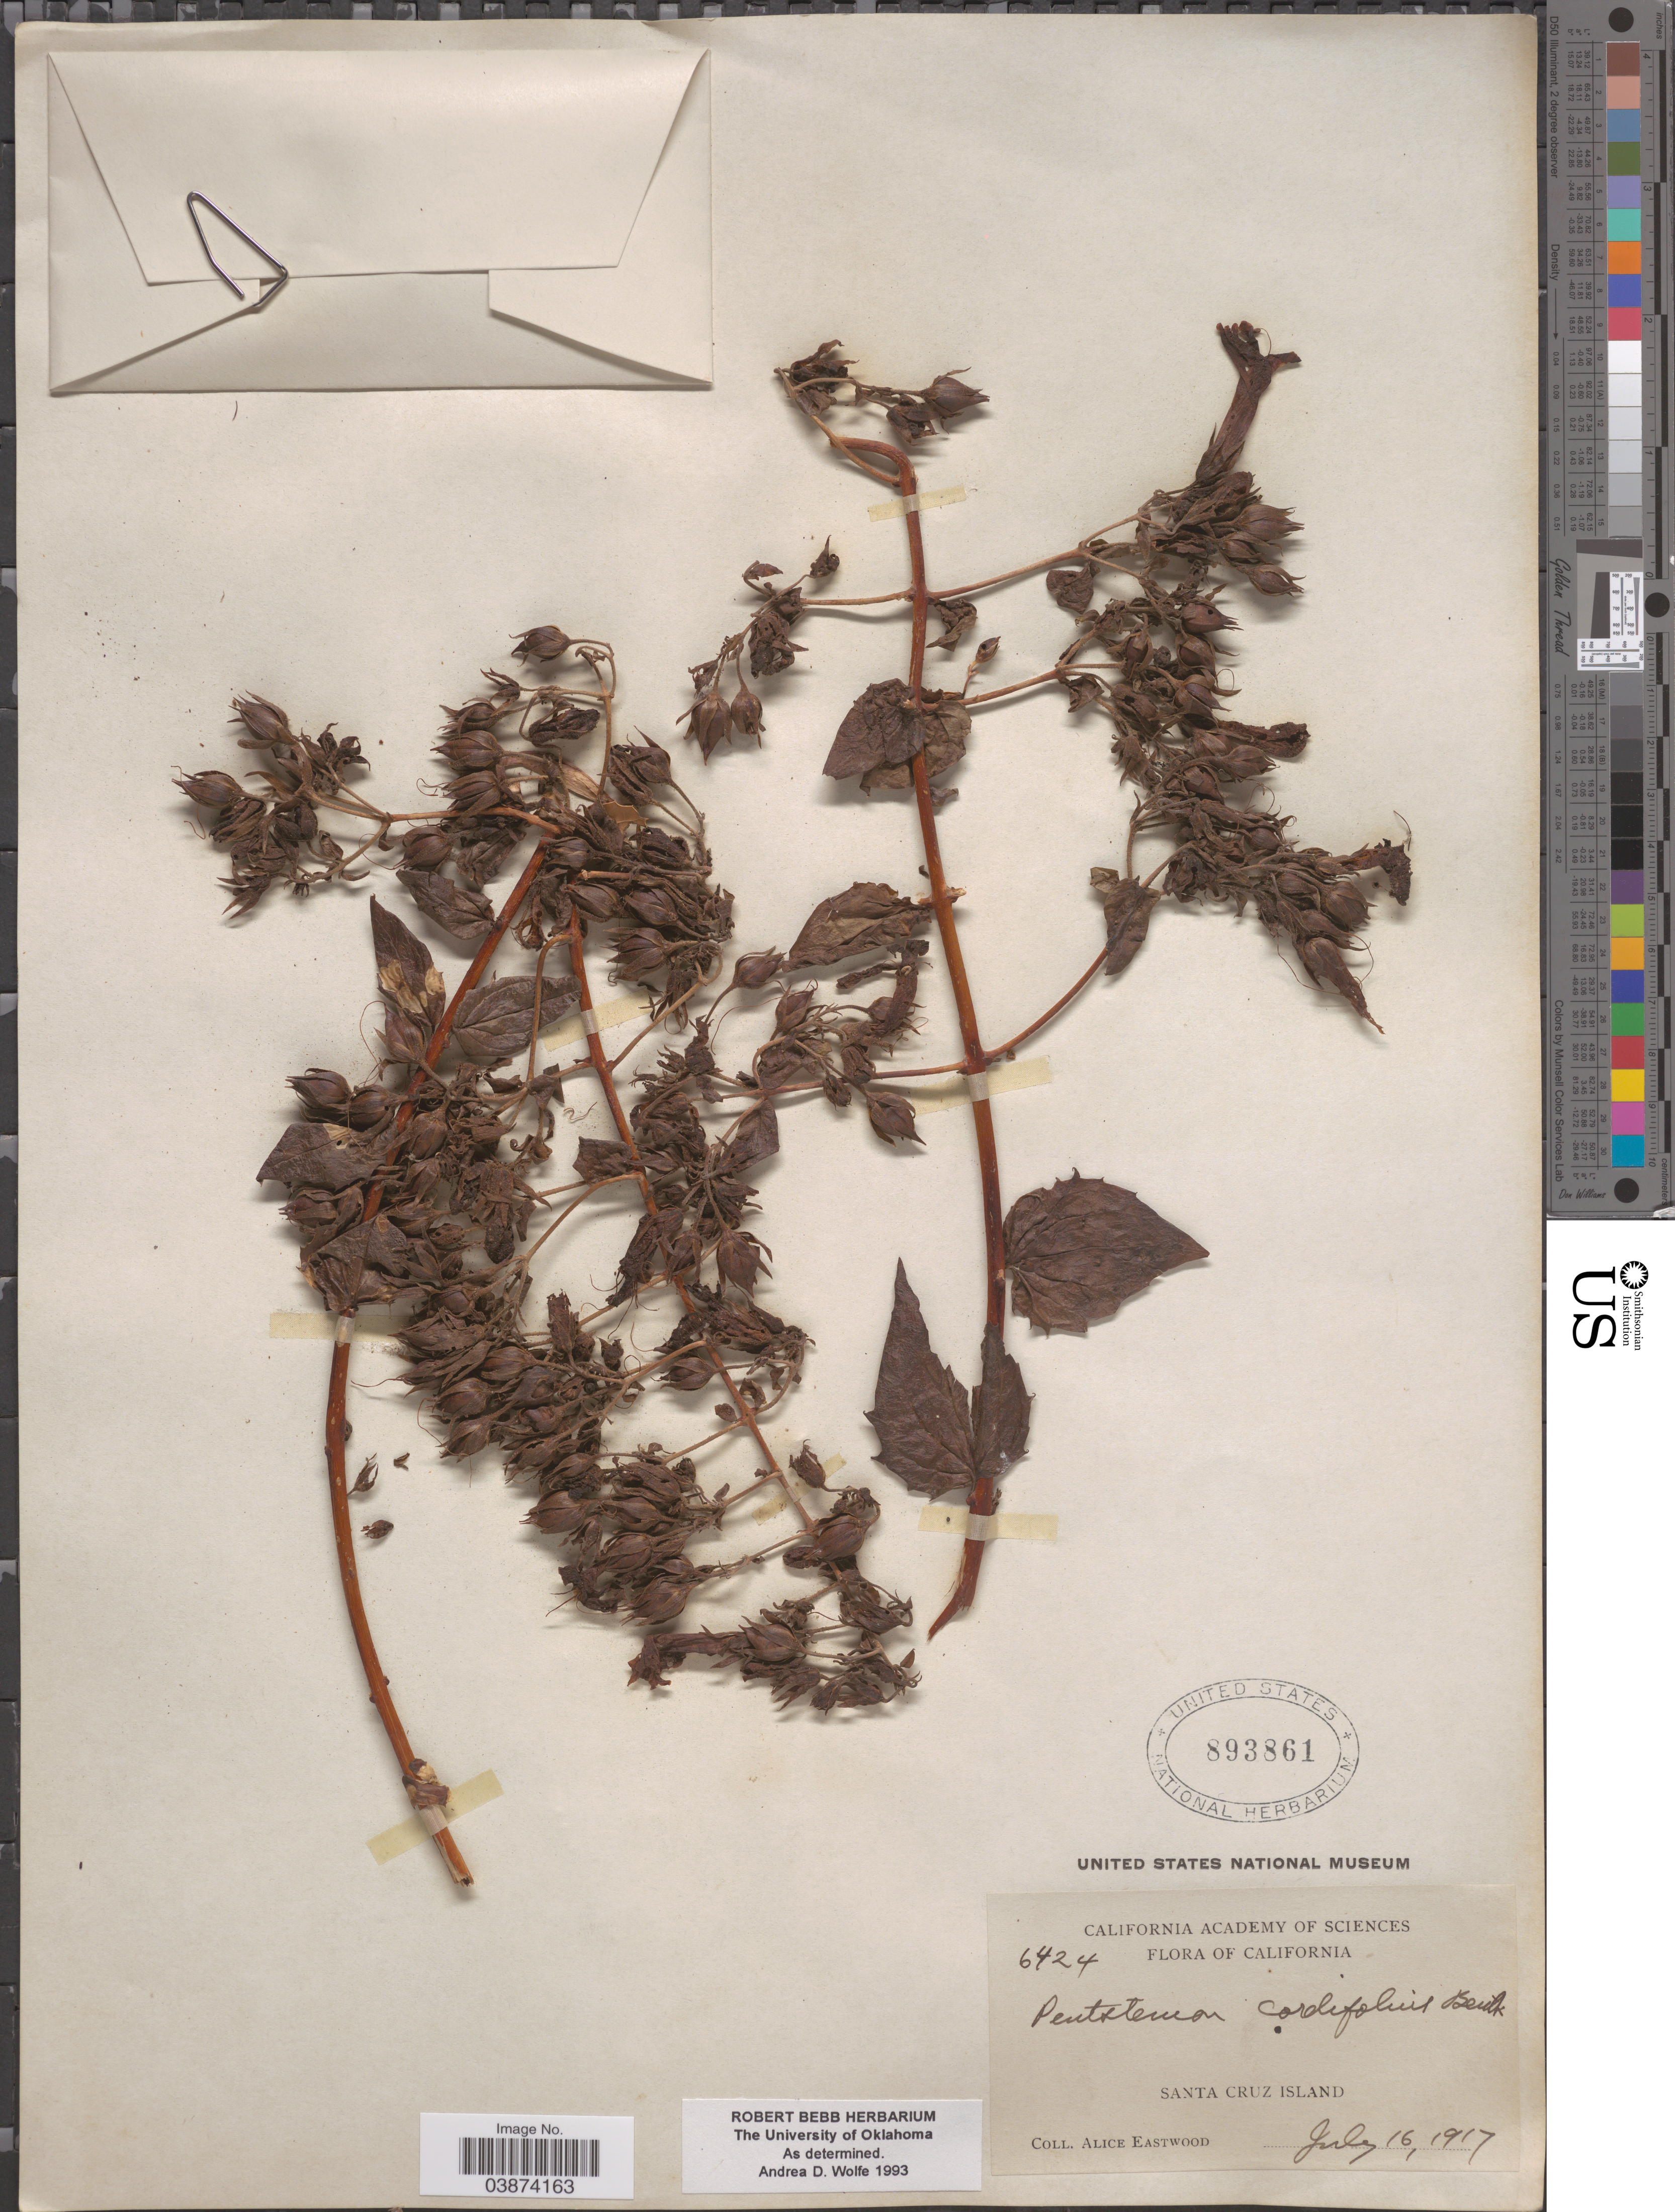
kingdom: Plantae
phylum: Tracheophyta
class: Magnoliopsida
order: Lamiales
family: Plantaginaceae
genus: Penstemon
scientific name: Penstemon cordifolius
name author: Benth.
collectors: A. Eastwood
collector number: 6424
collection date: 1917-07-16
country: United States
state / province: California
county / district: Santa Barbara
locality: Santa Cruz Island.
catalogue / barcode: US 893861